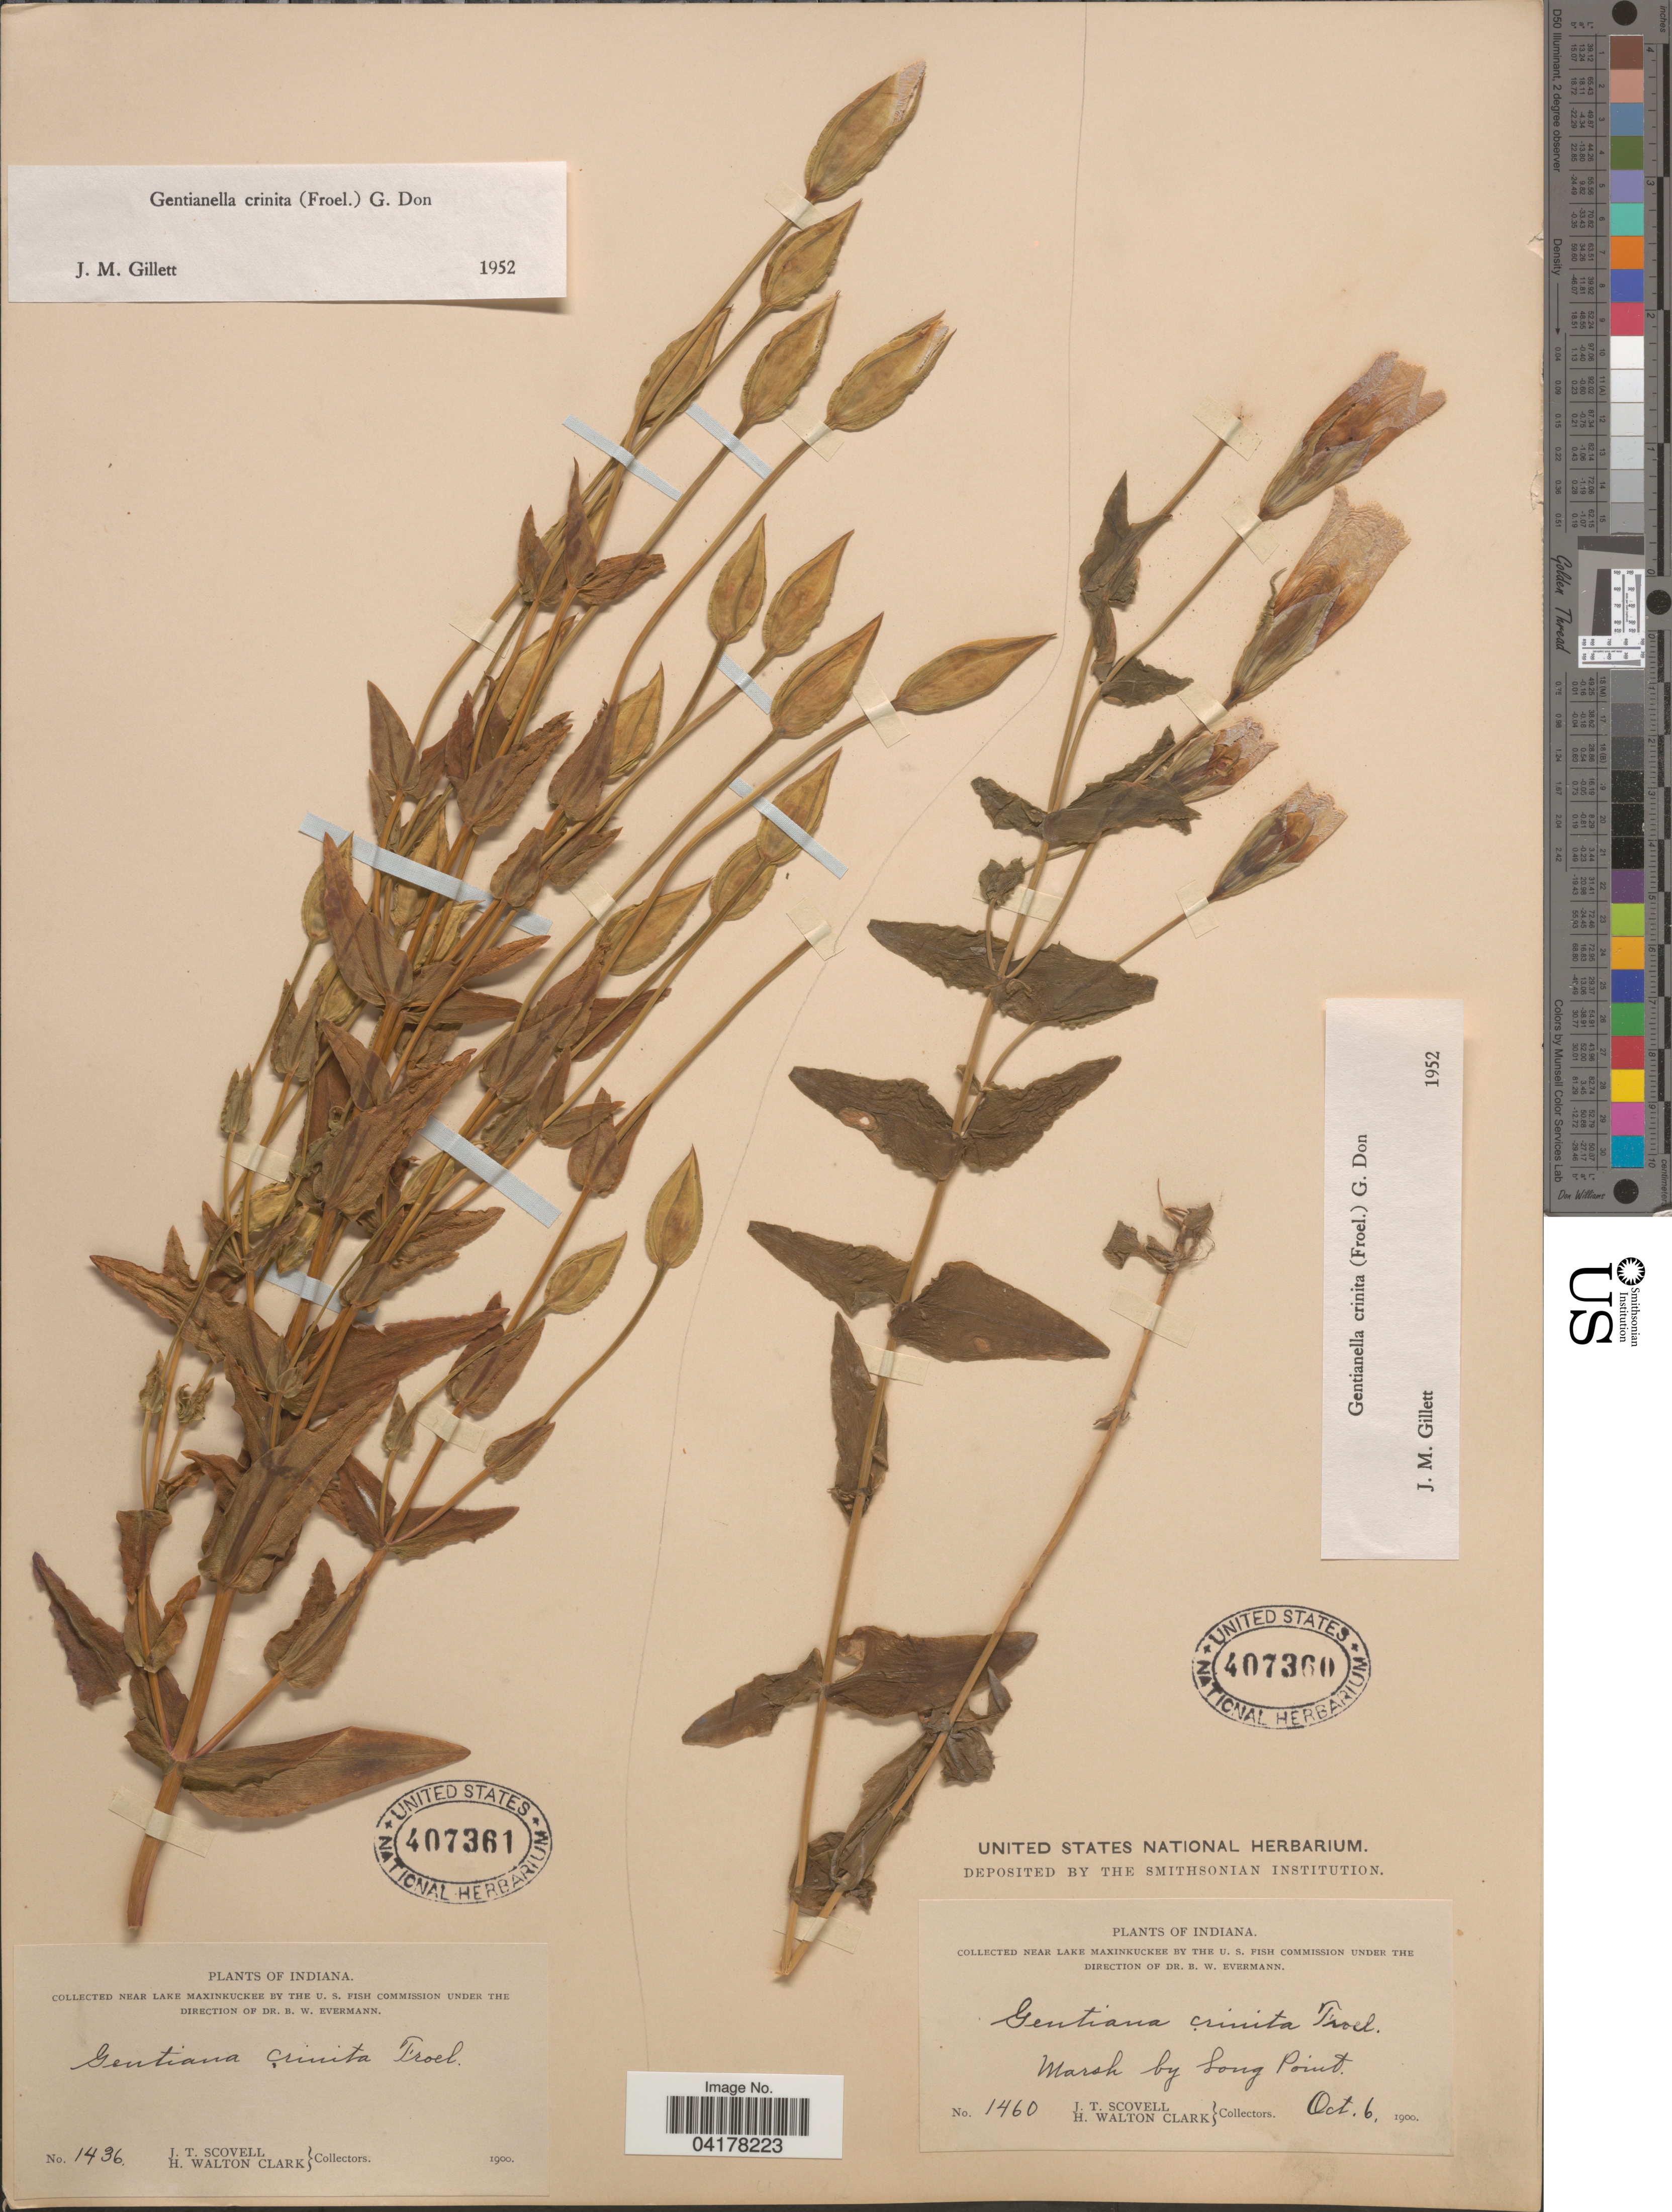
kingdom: Plantae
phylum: Tracheophyta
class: Magnoliopsida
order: Gentianales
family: Gentianaceae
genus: Gentianella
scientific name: Gentianella crinita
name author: (Froel.) G. Don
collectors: J. T. Scovell & H. W. Clark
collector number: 1460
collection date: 1900-10-06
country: United States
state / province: Indiana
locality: Near Lake Maxinkuckee. Marsh by Long Point.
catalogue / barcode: US 407360